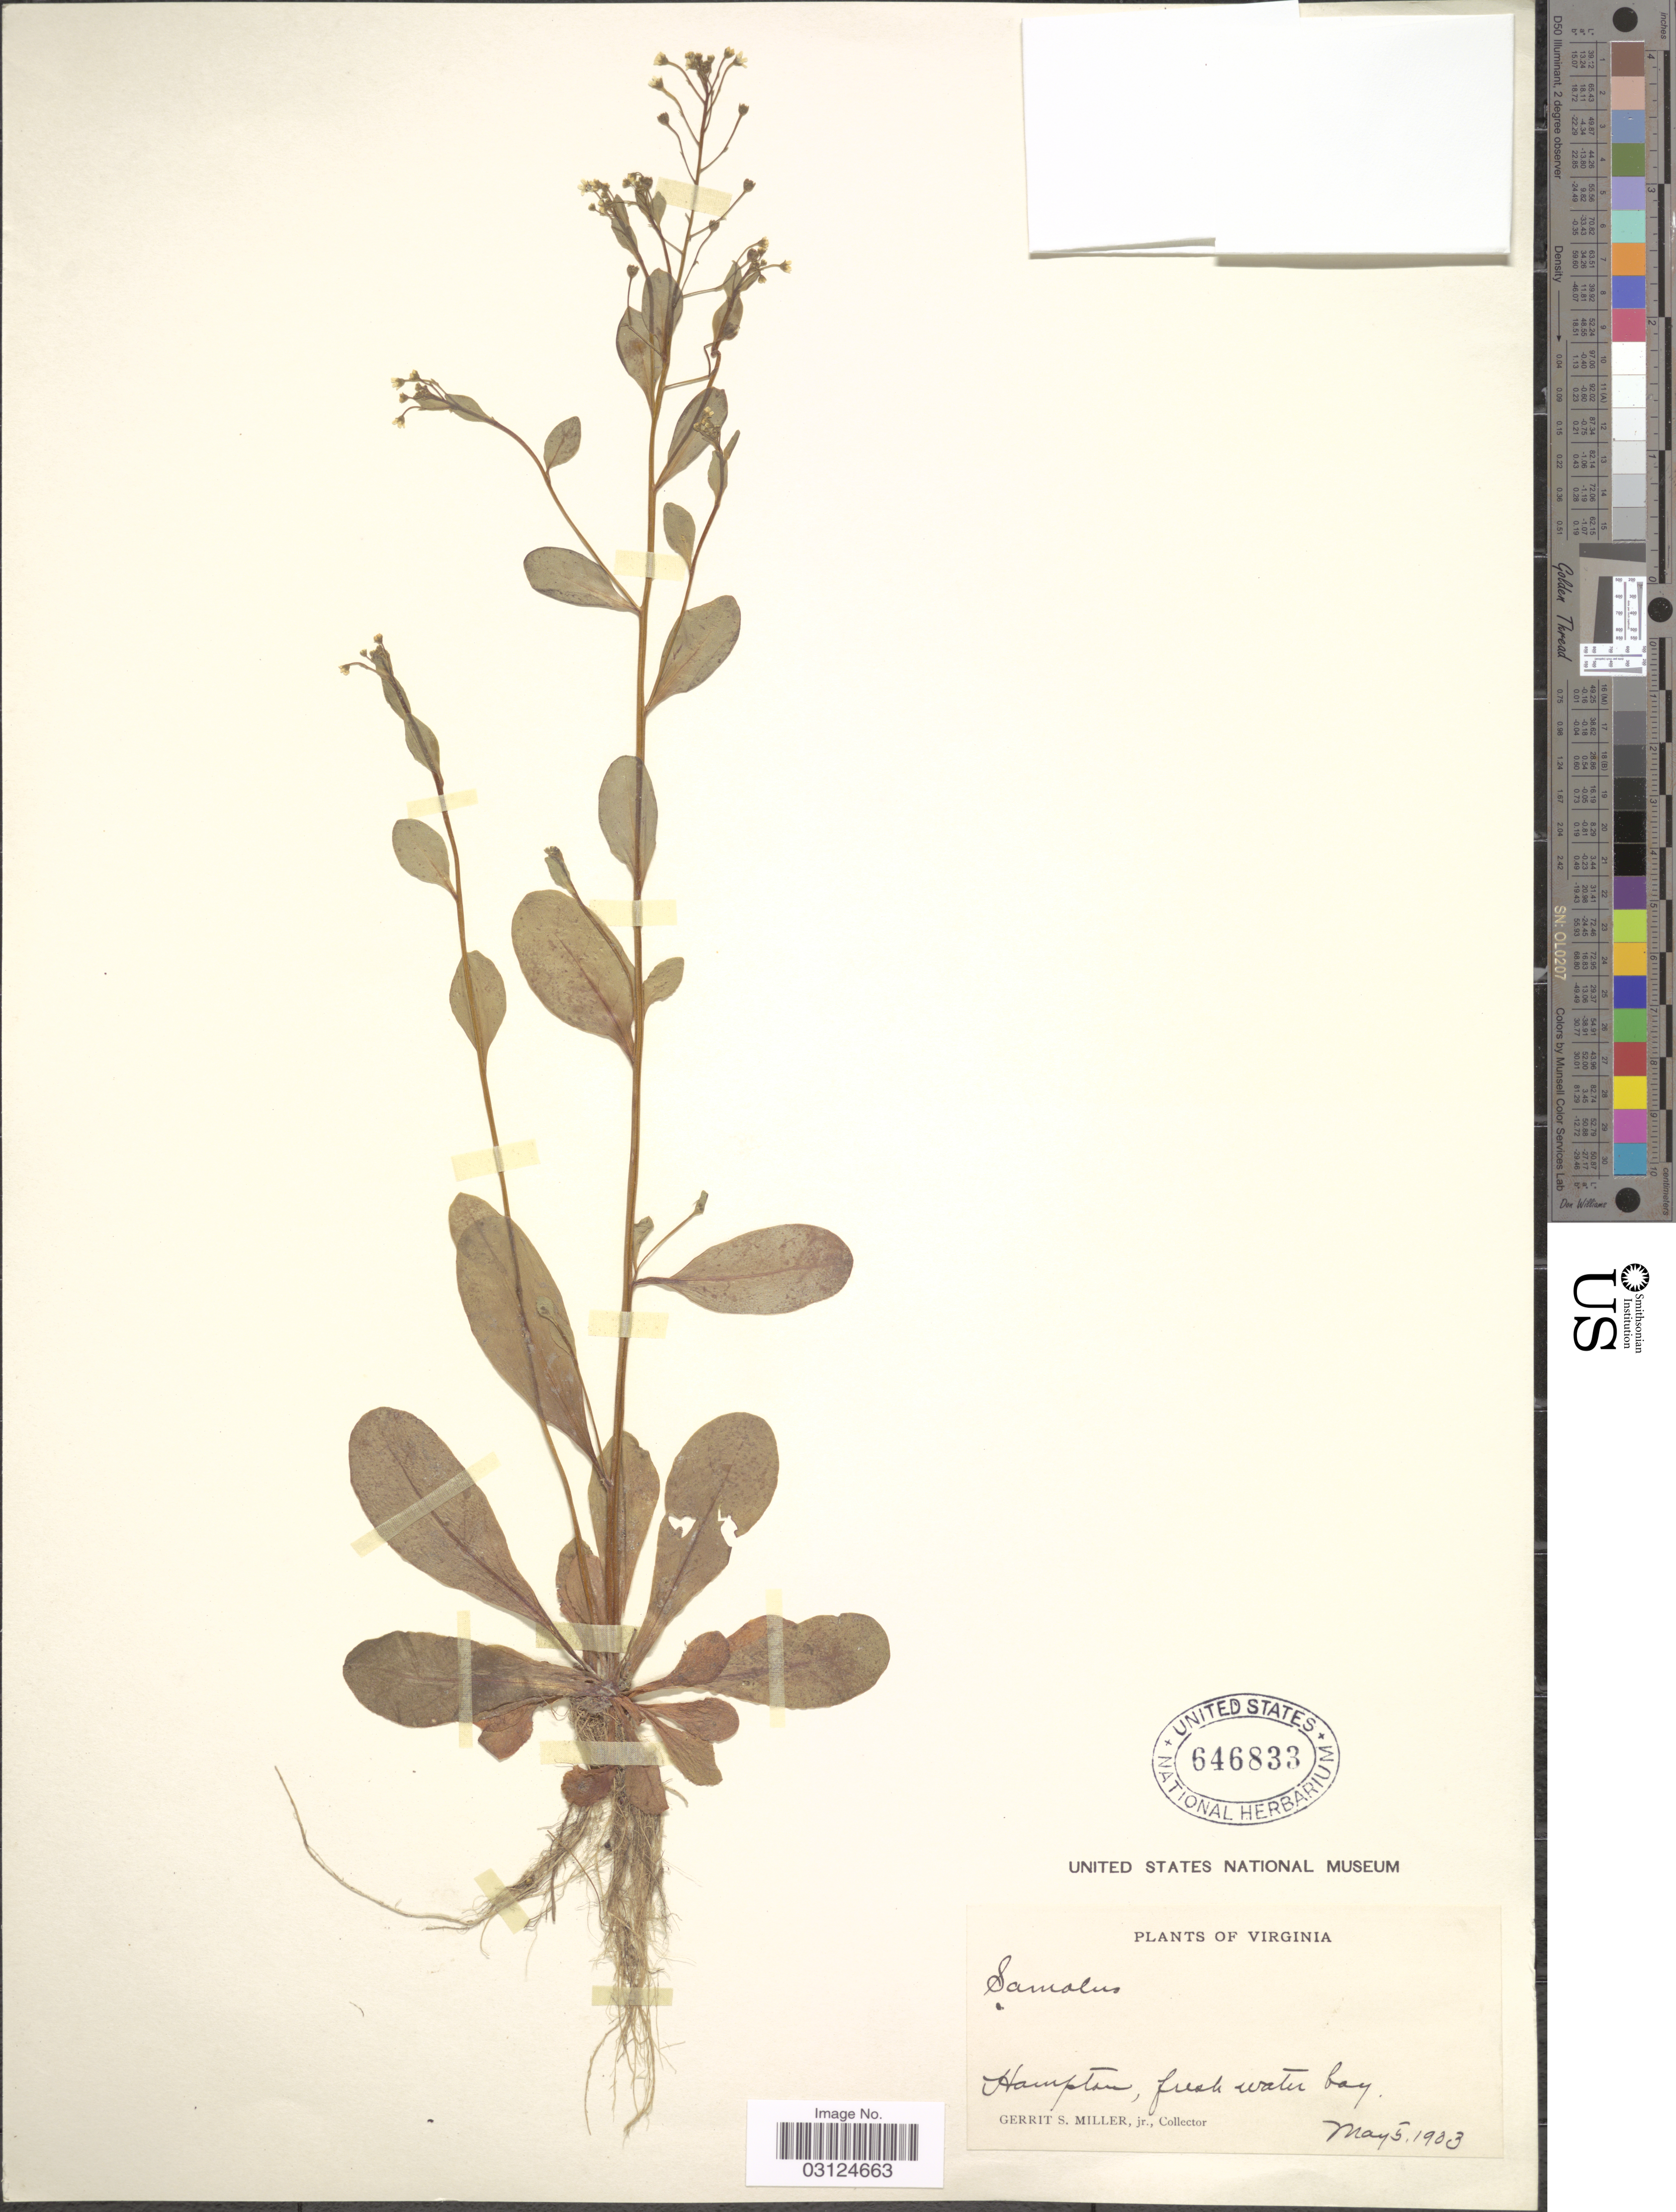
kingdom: Plantae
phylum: Tracheophyta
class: Magnoliopsida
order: Ericales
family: Primulaceae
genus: Samolus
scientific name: Samolus parviflorus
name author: Raf.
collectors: G. S. Miller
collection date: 1903-05-05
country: United States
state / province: Virginia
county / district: City of Hampton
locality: Hampton, fresh water bay.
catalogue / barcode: US 646833